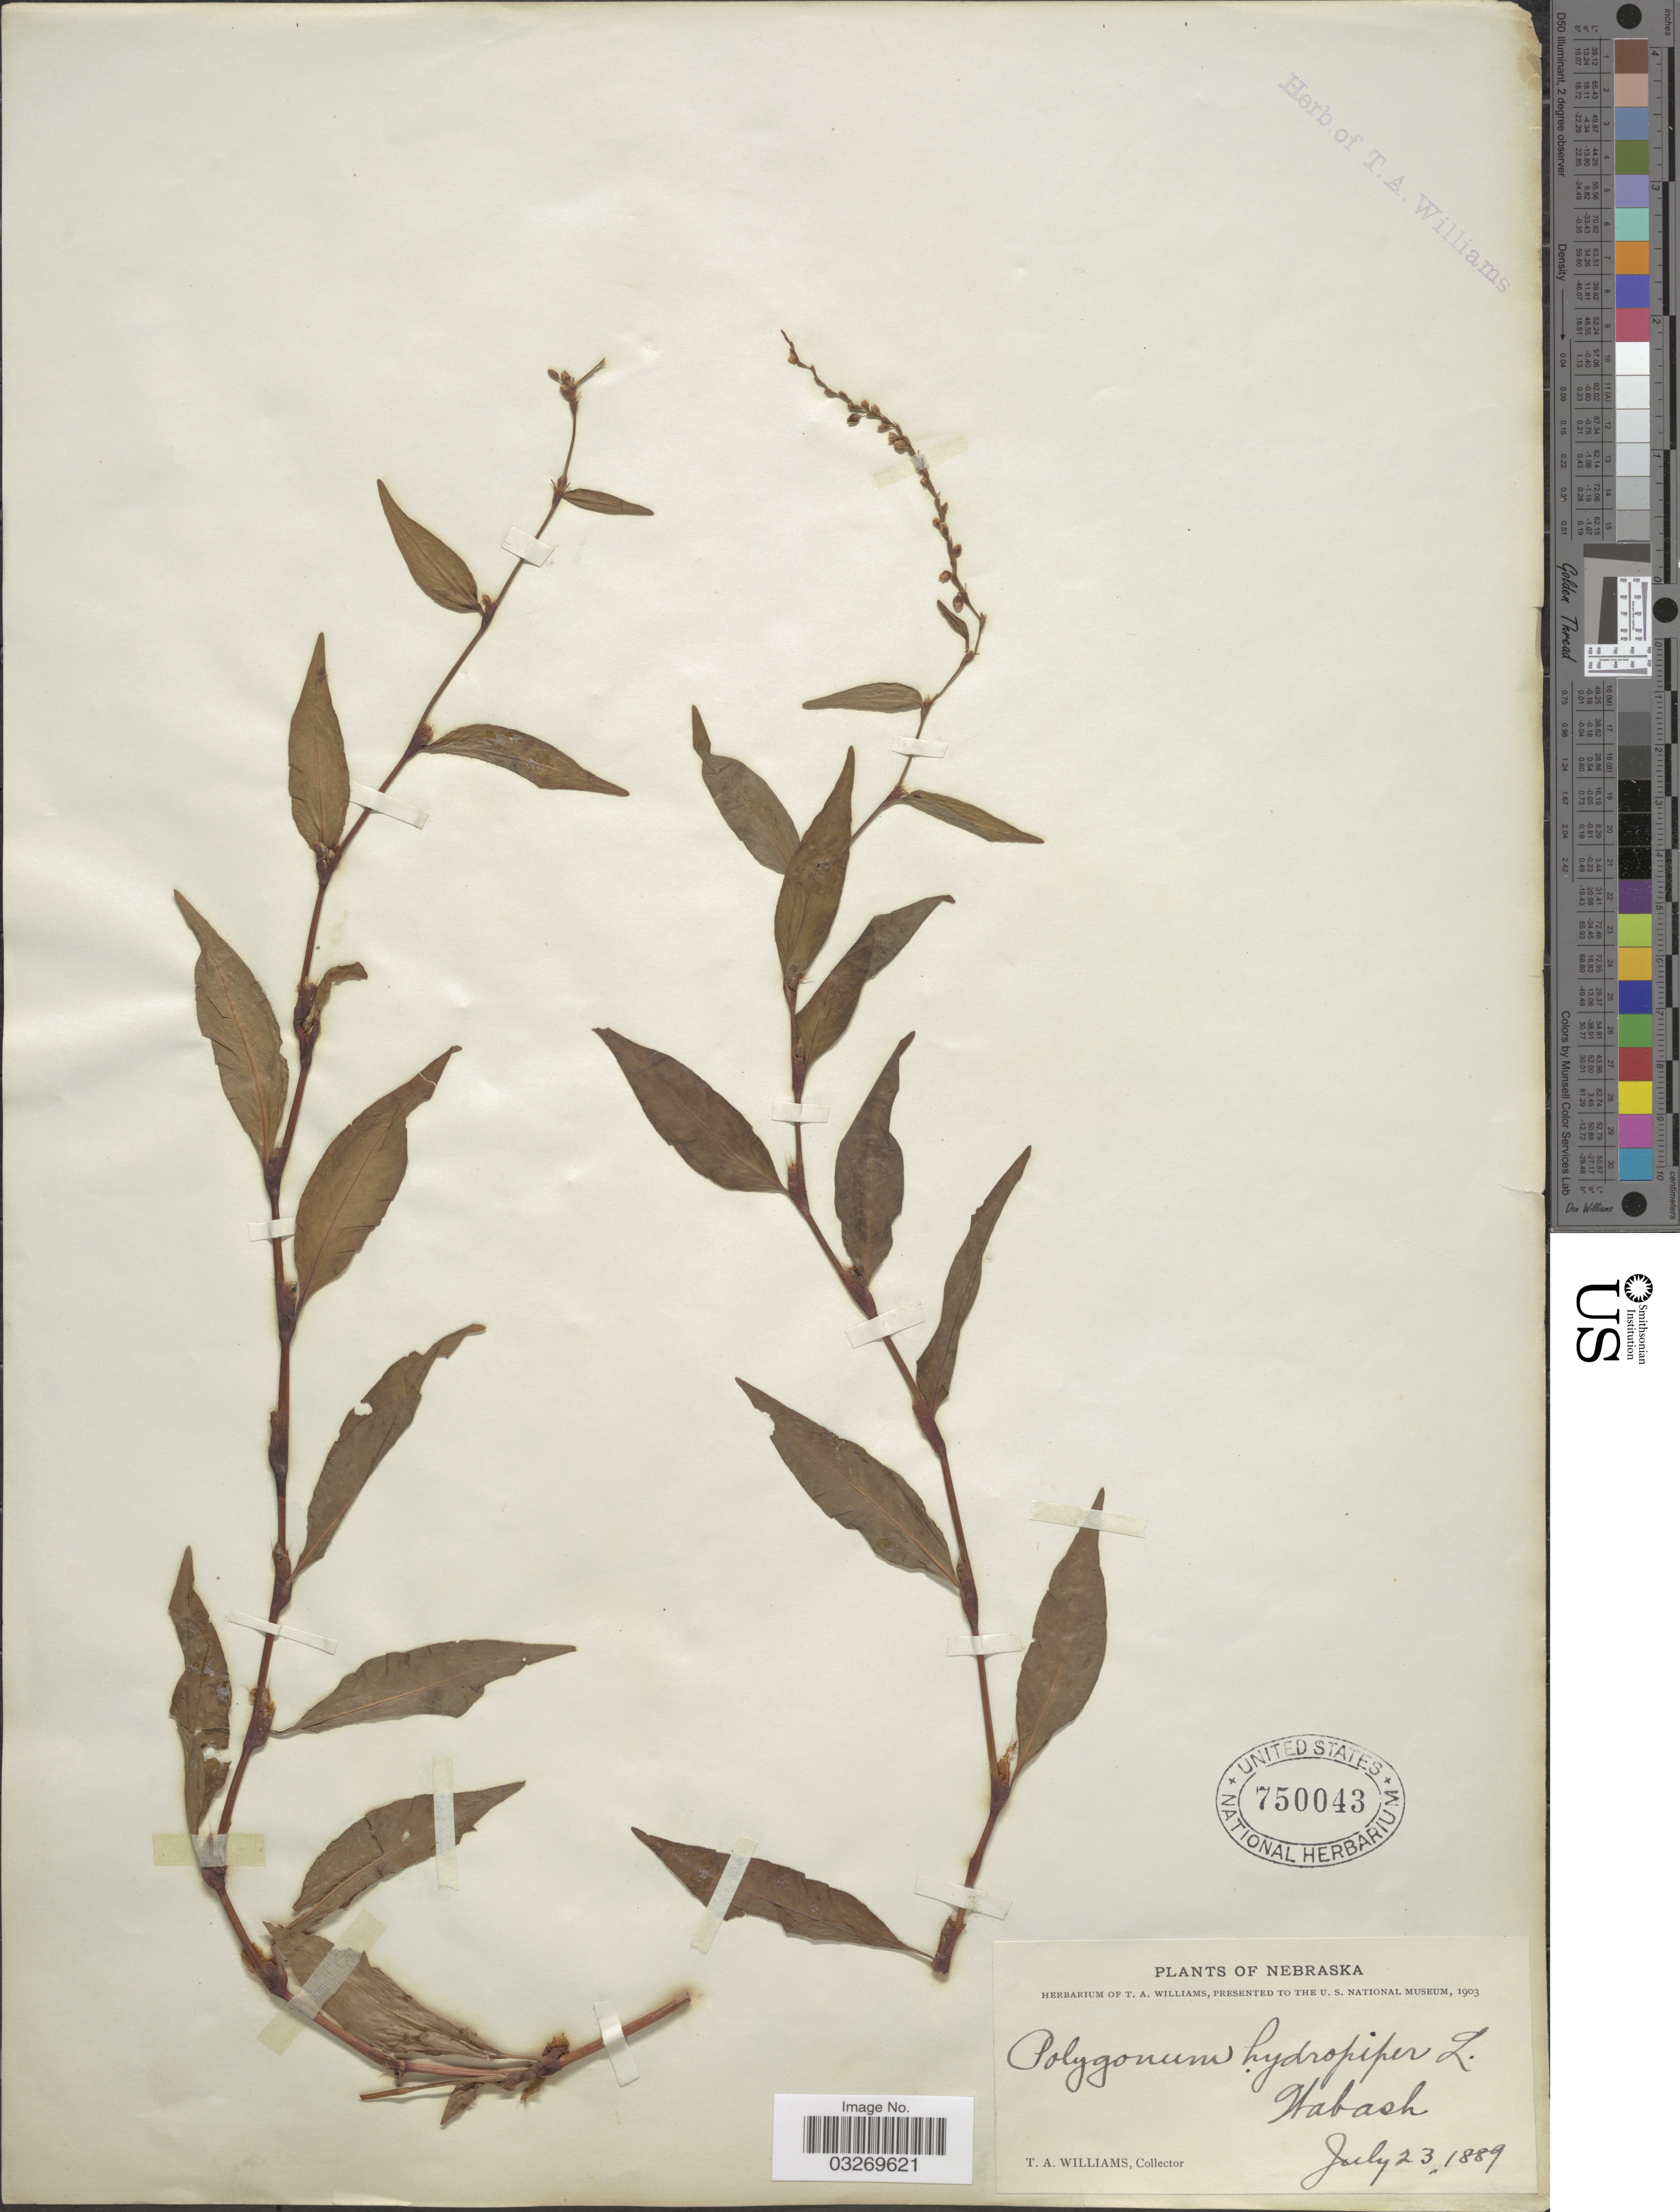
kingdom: Plantae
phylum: Tracheophyta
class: Magnoliopsida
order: Caryophyllales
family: Polygonaceae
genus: Persicaria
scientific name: Persicaria hydropiper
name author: (L.) Delarbre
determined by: Atha, D. E.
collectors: T. Williams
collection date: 1889-07-23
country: United States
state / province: Nebraska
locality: Wabash.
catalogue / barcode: US 750043